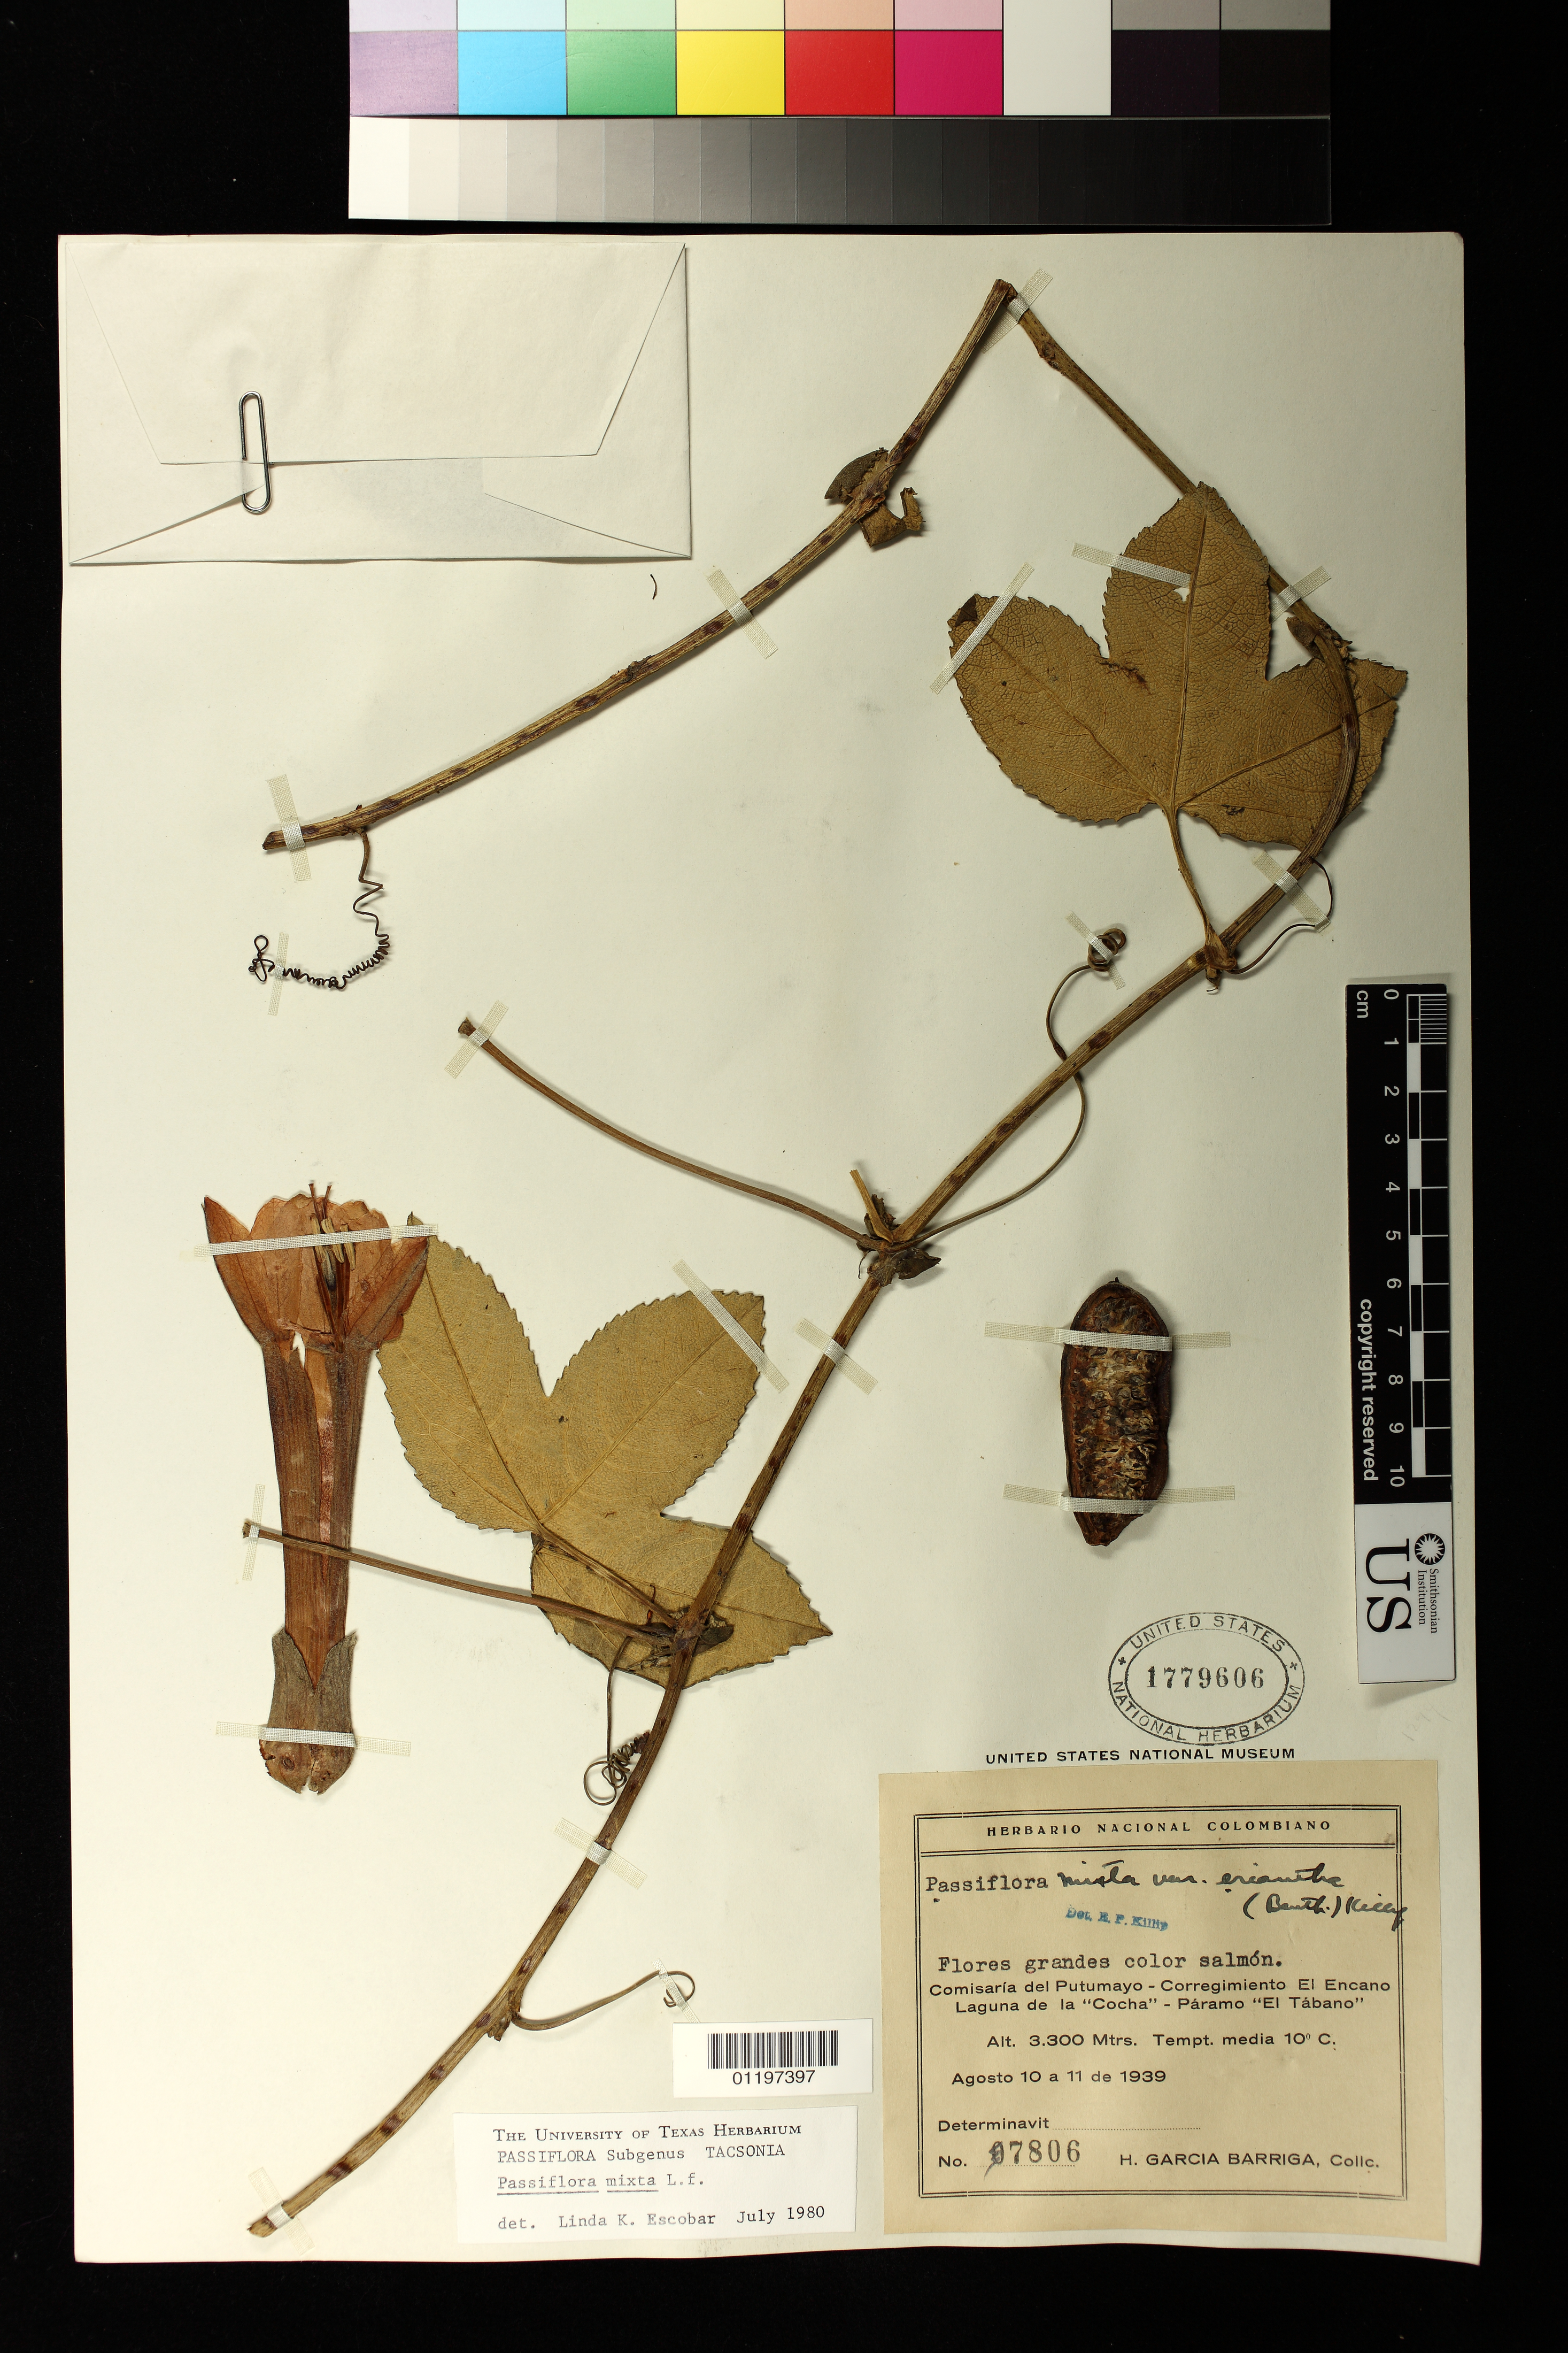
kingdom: Plantae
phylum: Tracheophyta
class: Magnoliopsida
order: Malpighiales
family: Passifloraceae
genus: Passiflora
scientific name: Passiflora mixta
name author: L. f.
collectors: H. García Barriga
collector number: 7806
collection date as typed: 10 Aug 1939 to 11 Aug 1939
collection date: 1939-08-10/1939-08-11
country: Colombia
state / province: Putumayo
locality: Corregimiento El Encano Laguna de la "Cocha" - Paramo "El Tabano"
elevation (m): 3300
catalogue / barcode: US 1779606